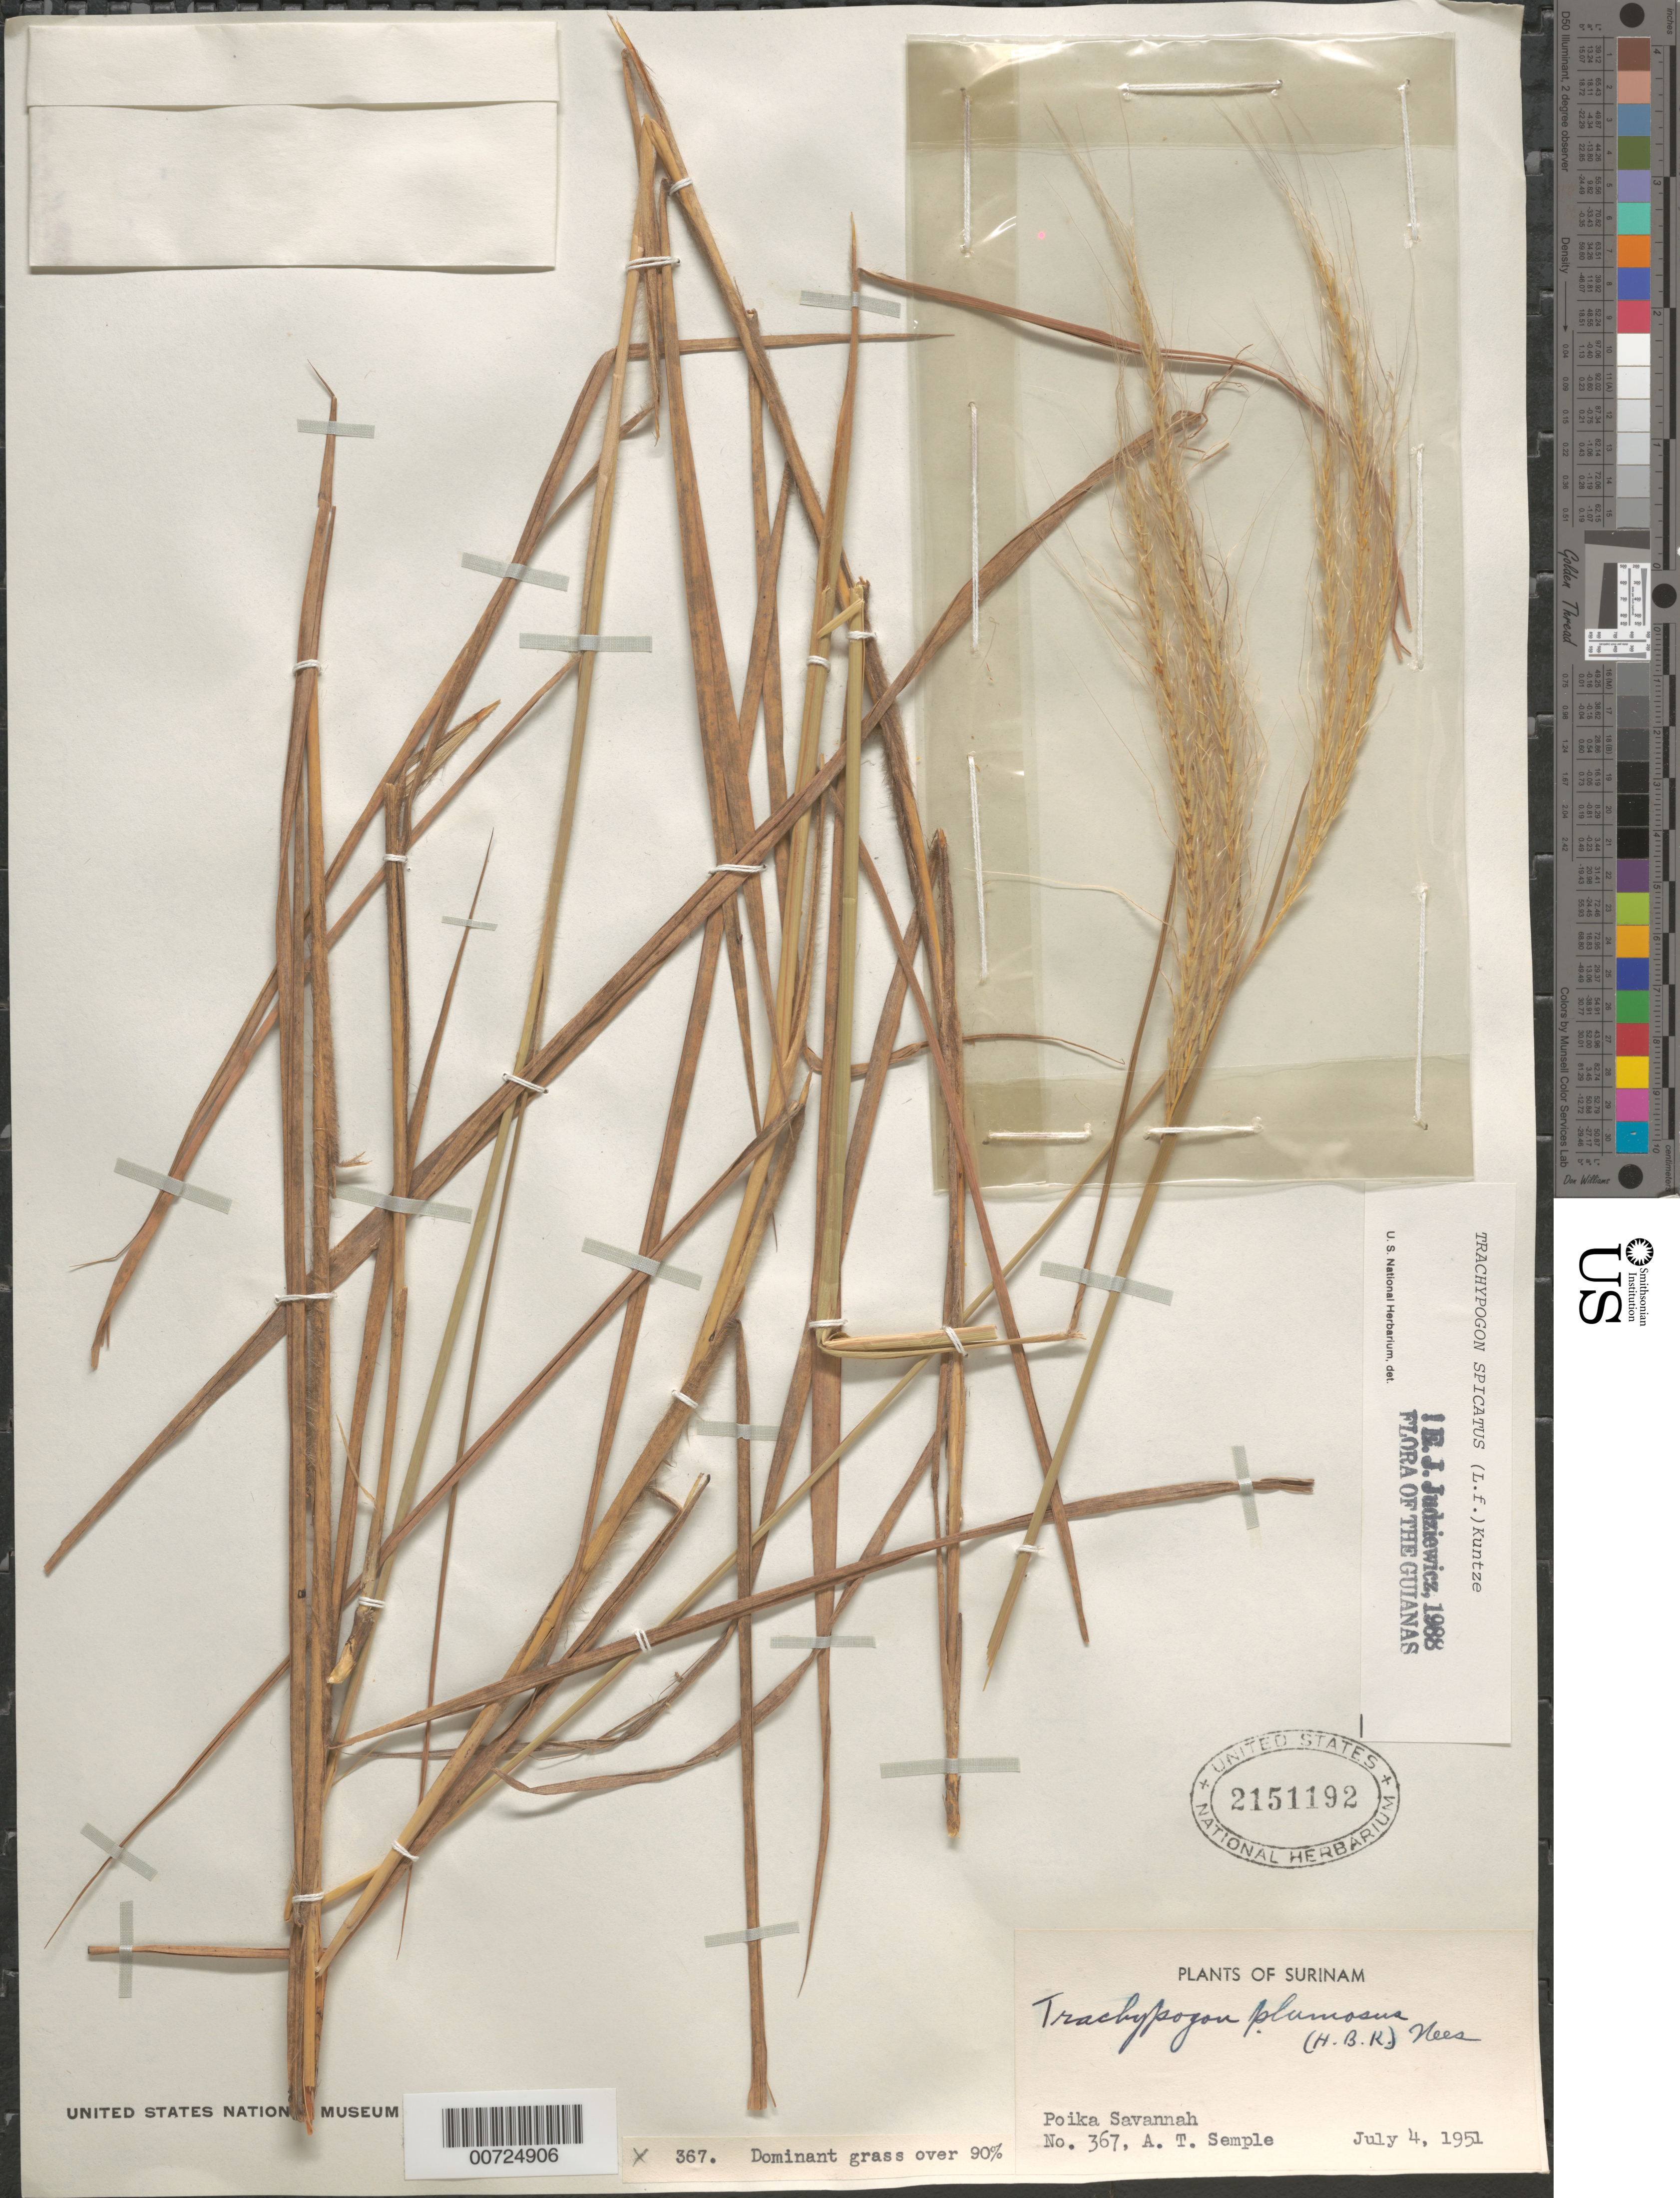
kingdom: Plantae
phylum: Tracheophyta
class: Liliopsida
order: Poales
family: Poaceae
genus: Trachypogon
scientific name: Trachypogon spicatus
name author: (L. f.) Kuntze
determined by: Judziewicz, E. J.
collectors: A. Semple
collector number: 367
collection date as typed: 4-Jul-51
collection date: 1951-07-04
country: Suriname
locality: Poika Savanna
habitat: Savanna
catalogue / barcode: US 2151192